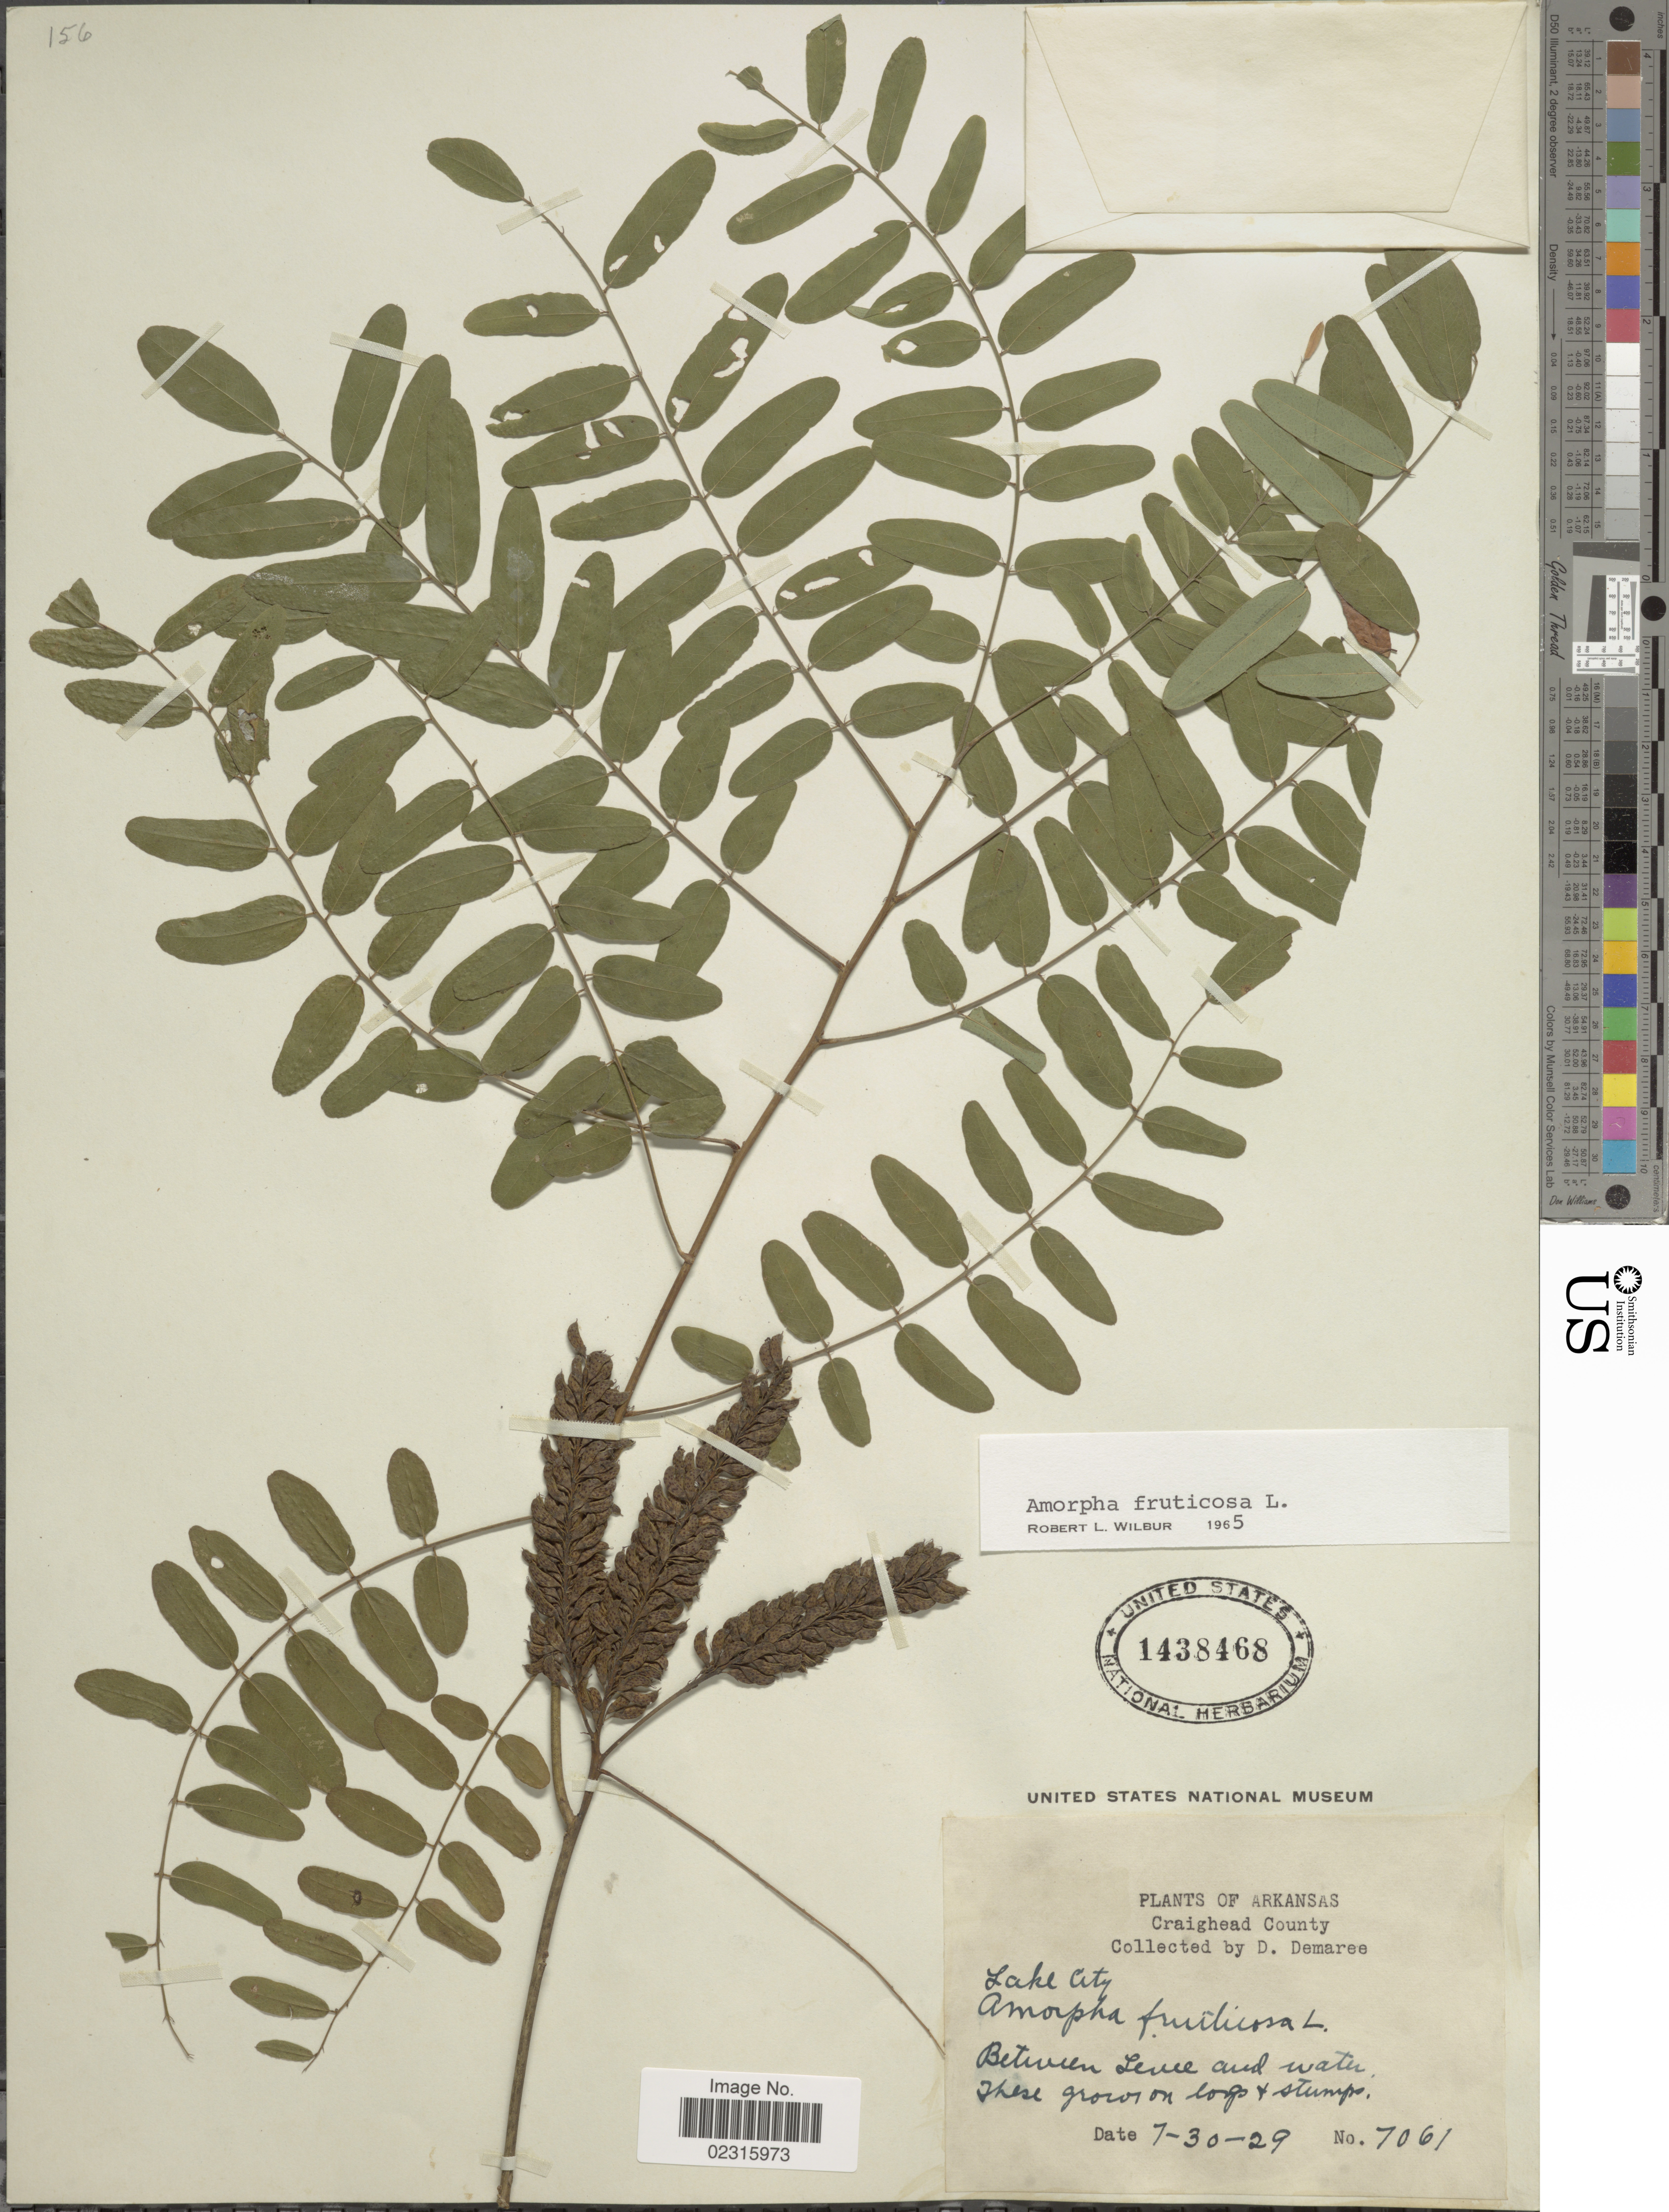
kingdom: Plantae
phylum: Tracheophyta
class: Magnoliopsida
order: Fabales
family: Fabaceae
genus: Amorpha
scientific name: Amorpha fruticosa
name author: L.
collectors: D. Demaree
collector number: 7061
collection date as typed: Transcribed d/m/y: 30/7/29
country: United States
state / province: Arkansas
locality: Craigheid County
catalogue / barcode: US 1438468